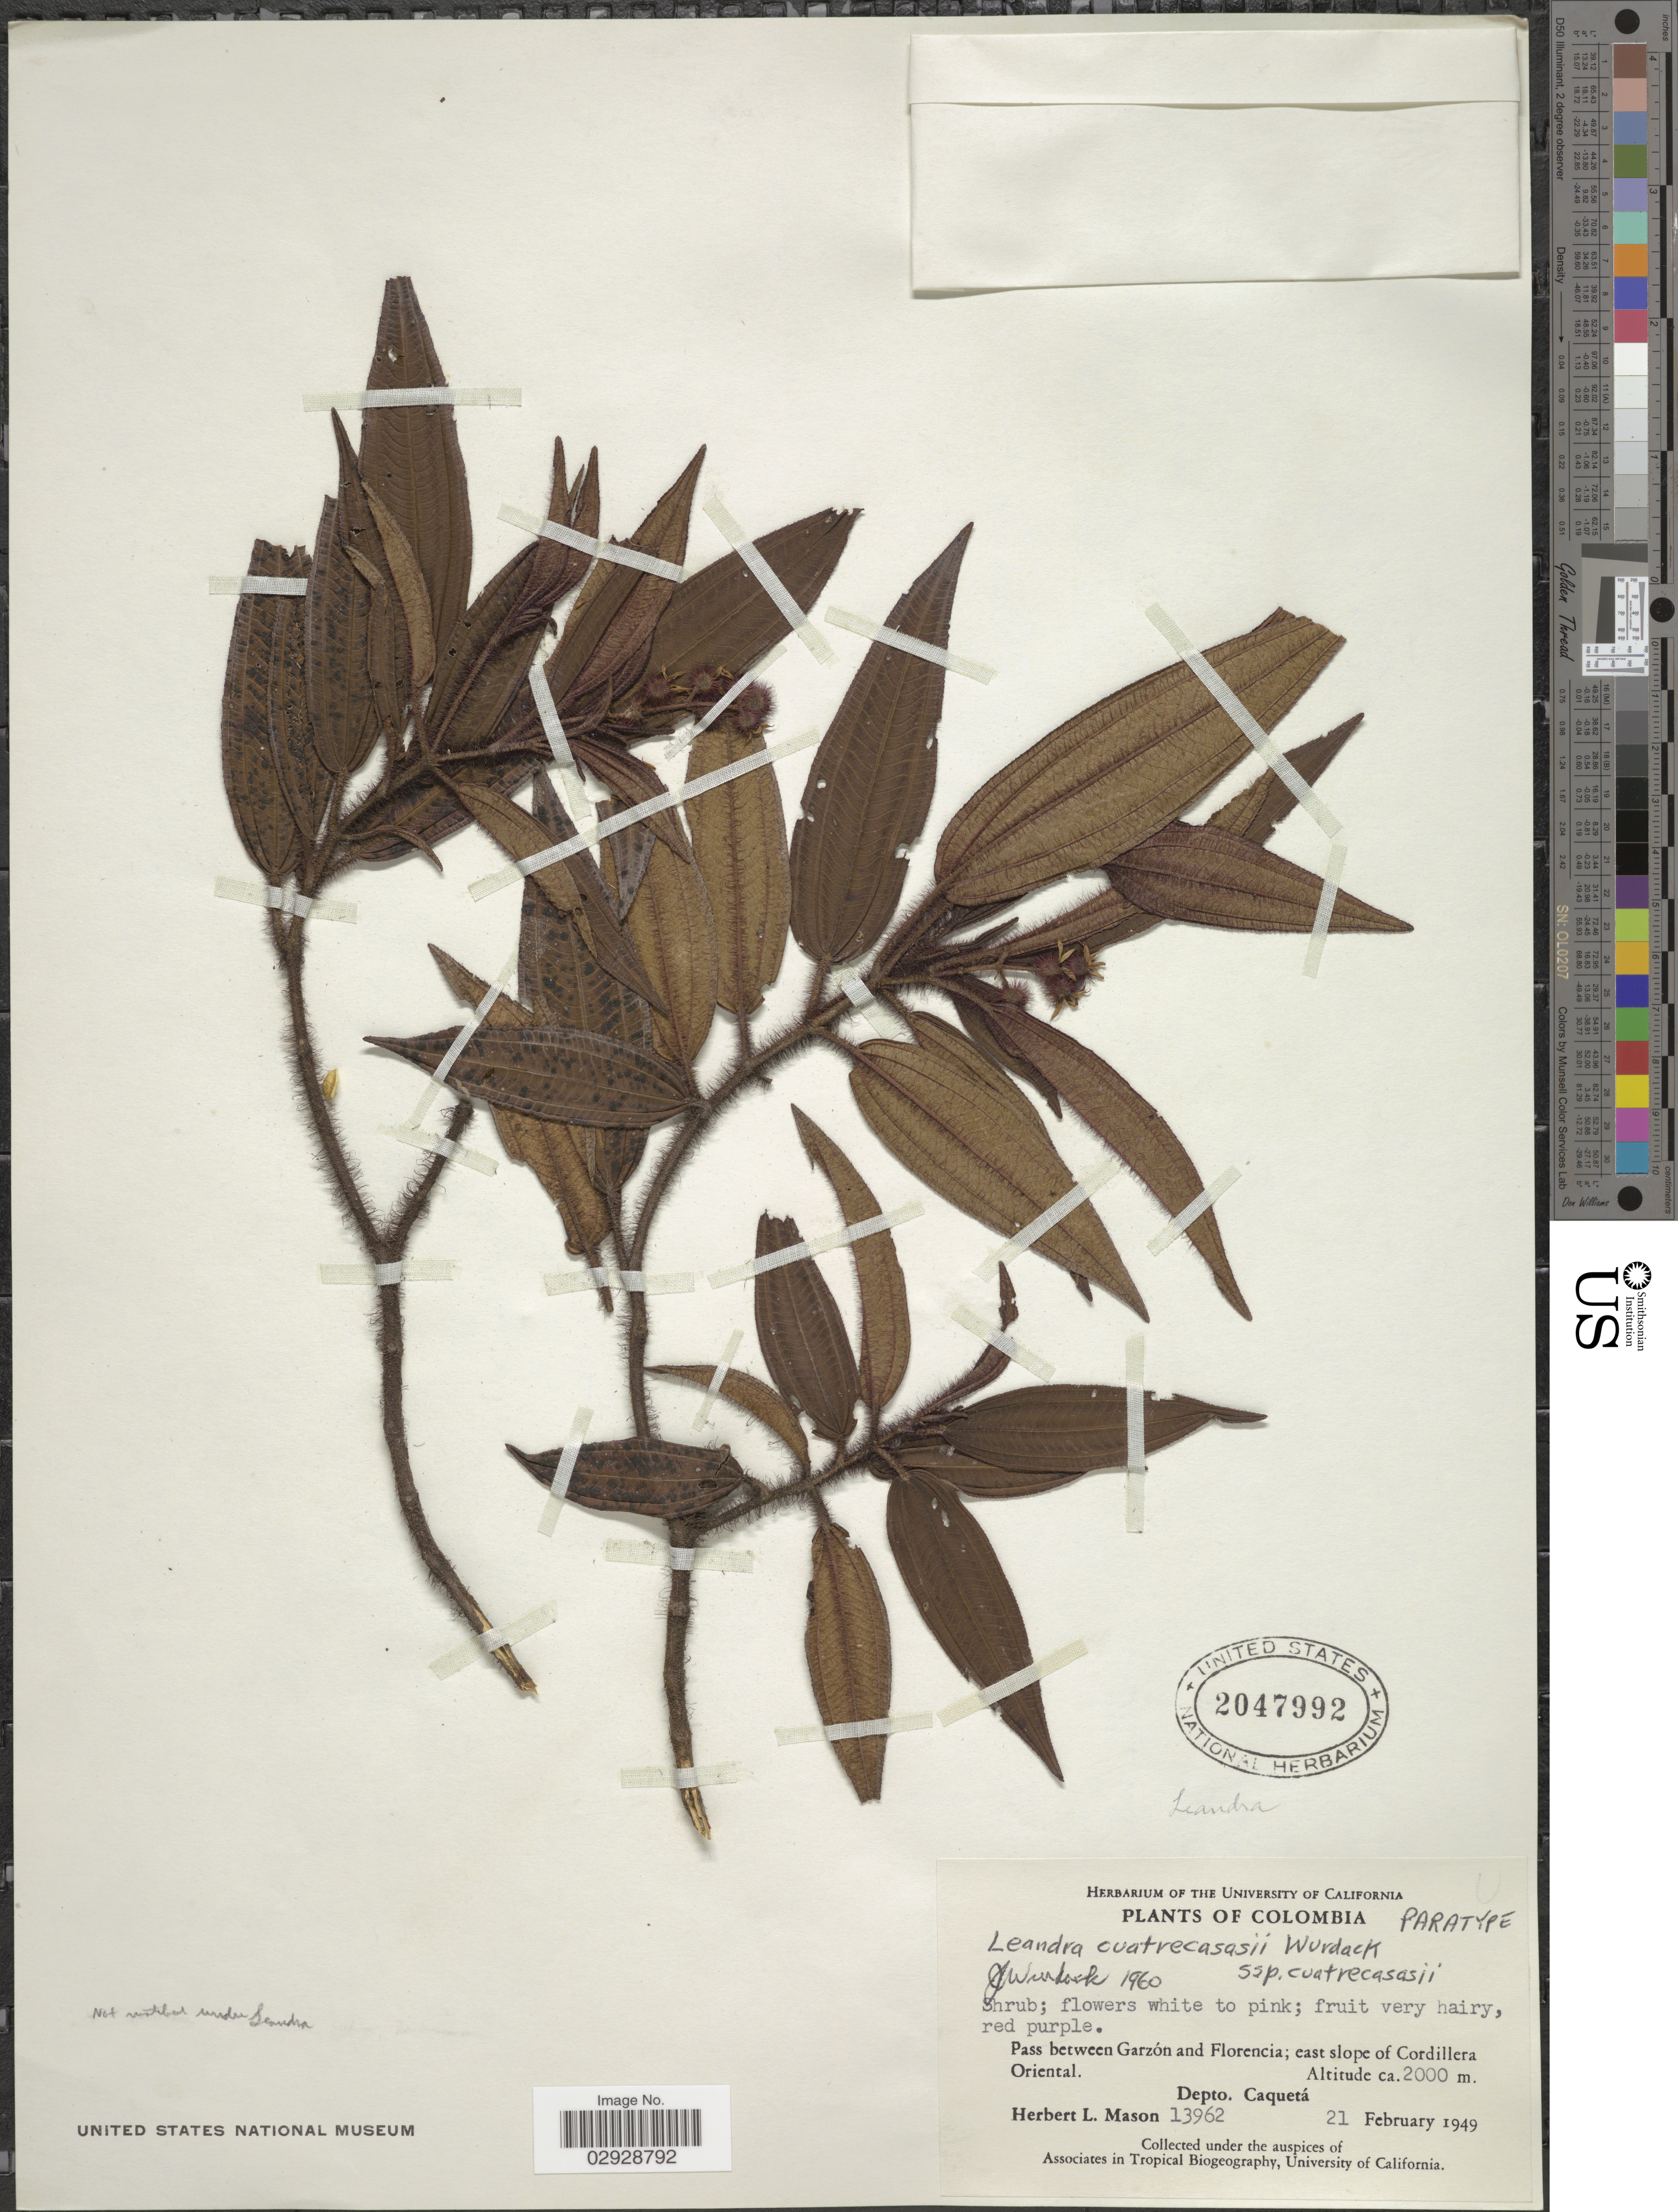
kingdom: Plantae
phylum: Tracheophyta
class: Magnoliopsida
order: Myrtales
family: Melastomataceae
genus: Leandra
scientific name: Leandra cuatrecasasii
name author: Wurdack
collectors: H. L. Mason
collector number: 13962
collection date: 1949-02-21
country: Colombia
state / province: Caquetá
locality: Pass between Garzón and Florencia; east slope of Cordillera Oriental. Depto. Caquetá.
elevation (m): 2000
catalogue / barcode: US 2047992